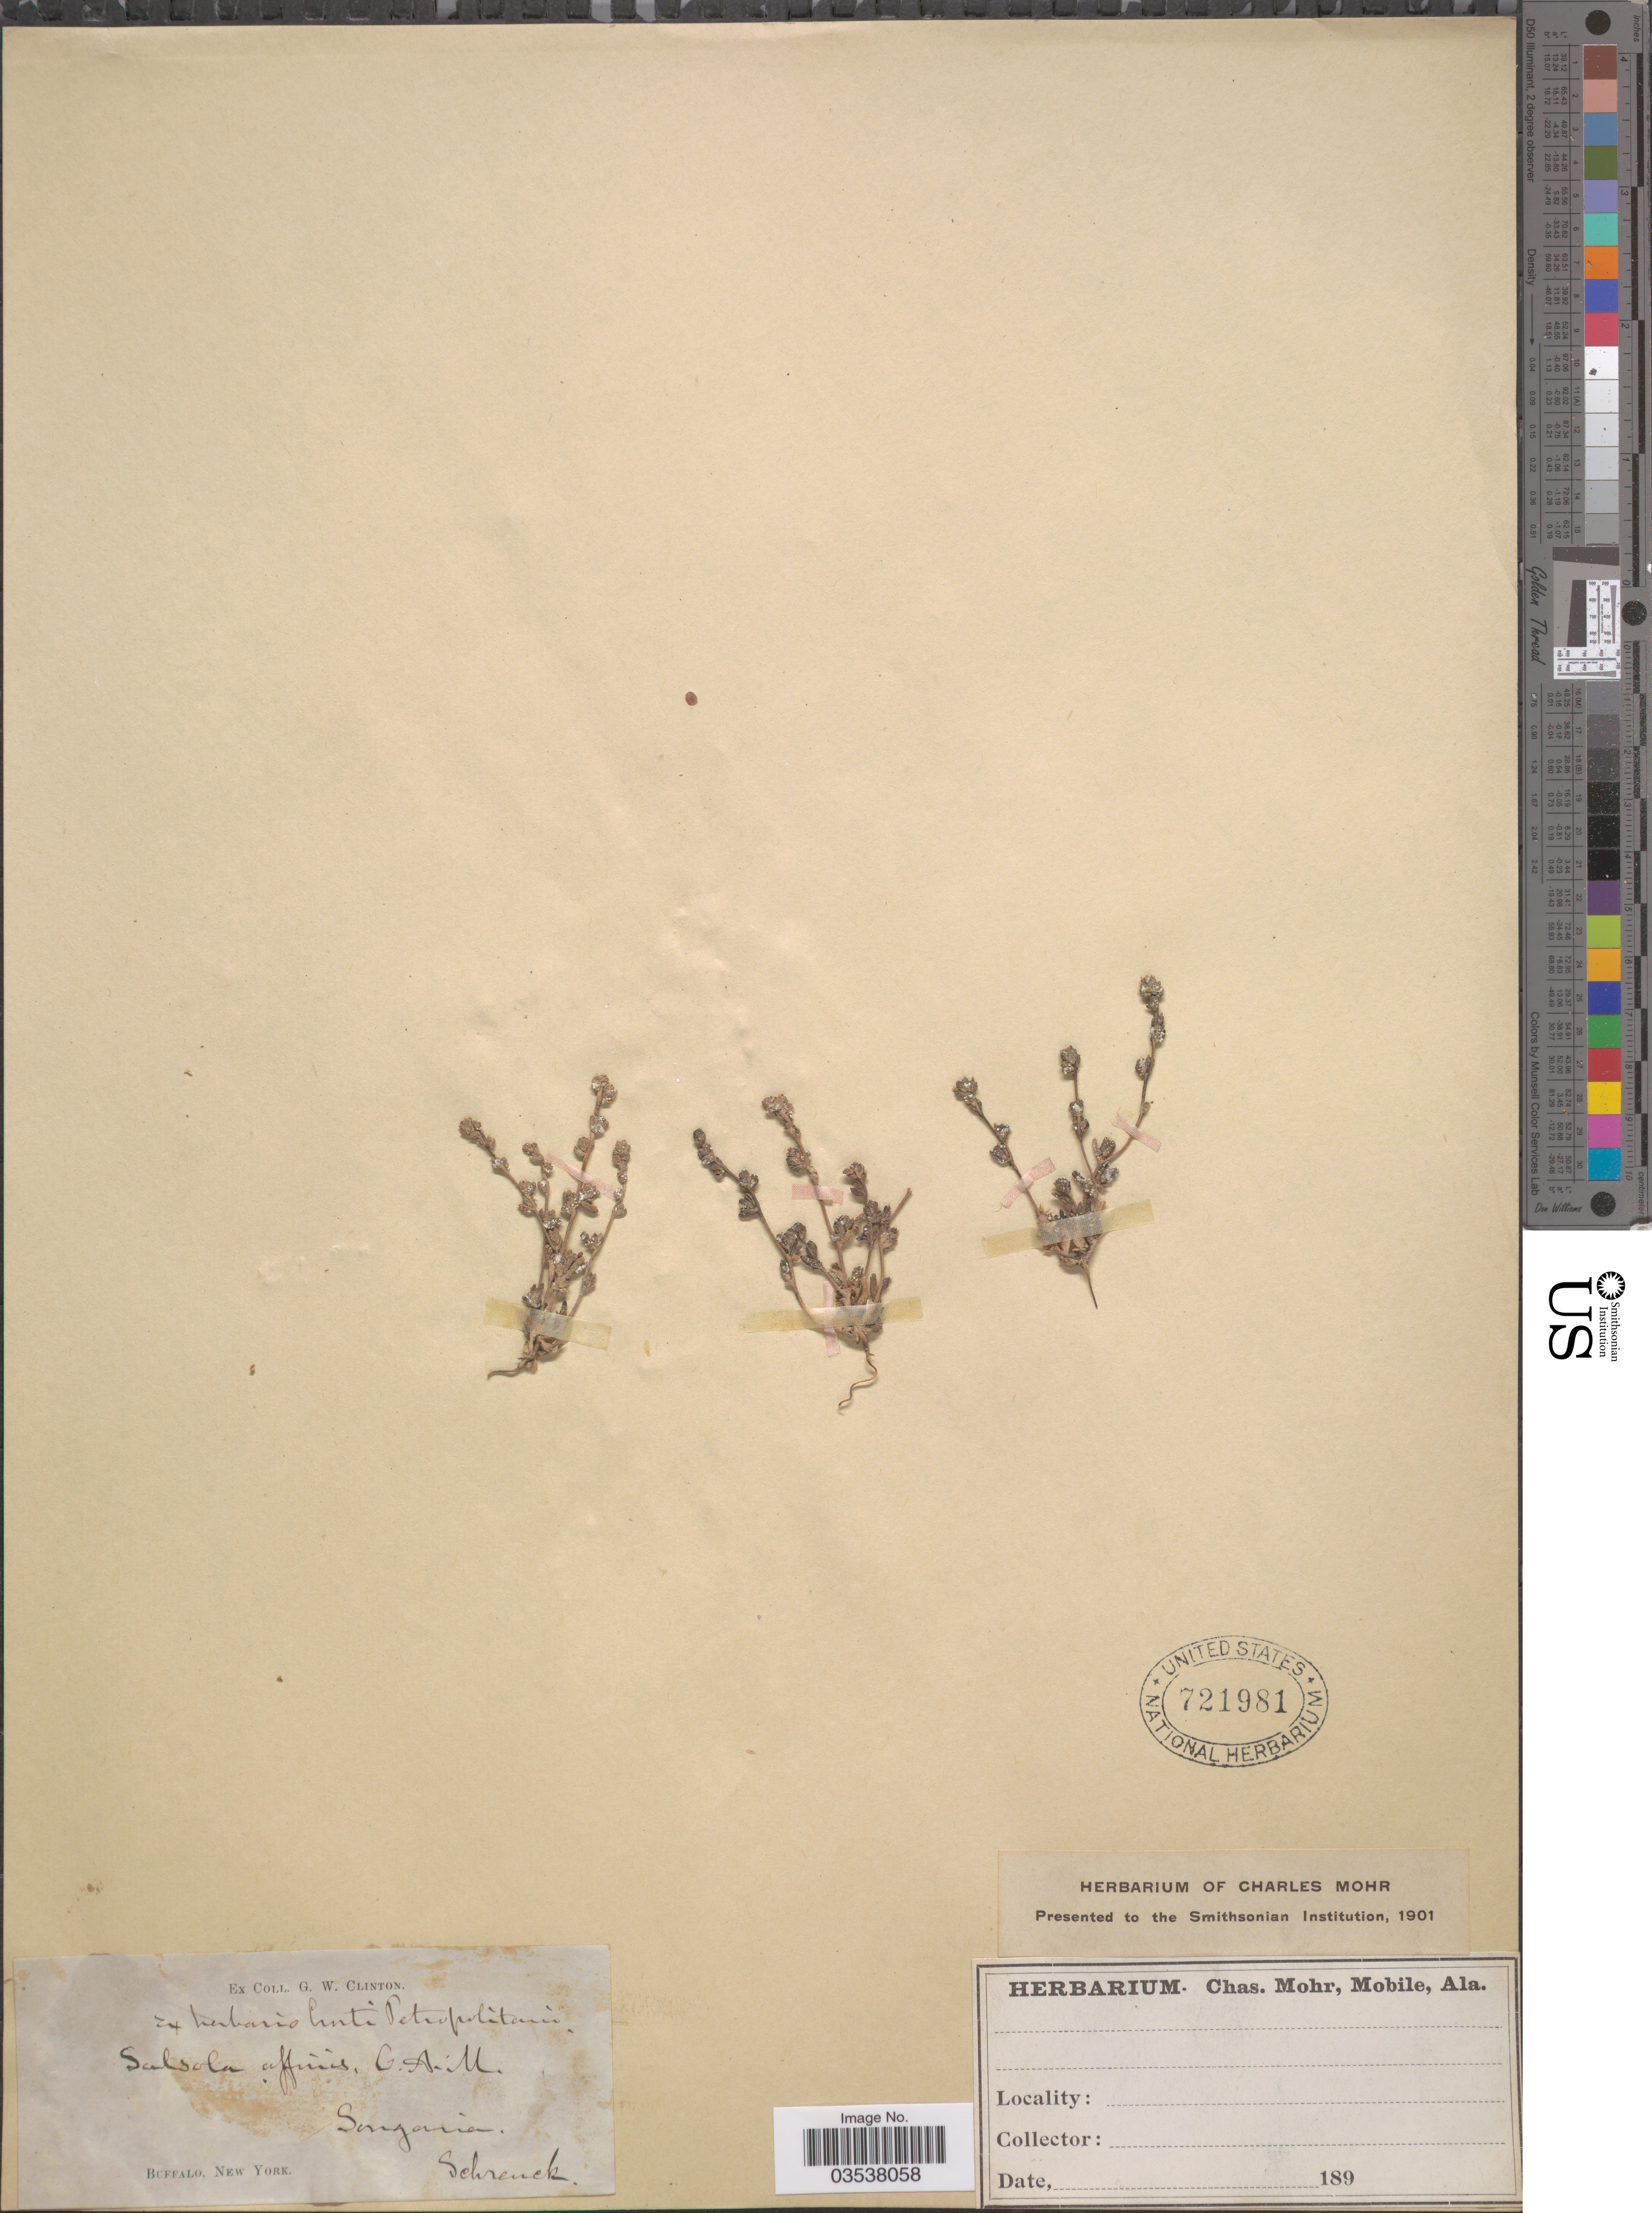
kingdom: Plantae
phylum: Tracheophyta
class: Magnoliopsida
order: Caryophyllales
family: Amaranthaceae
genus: Pyankovia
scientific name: Pyankovia affinis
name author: (C.A. Mey. ex Schrenk) Mosyakin & Roalson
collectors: -- Schrenck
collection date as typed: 189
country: Kazakhstan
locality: Songaria.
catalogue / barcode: US 721981